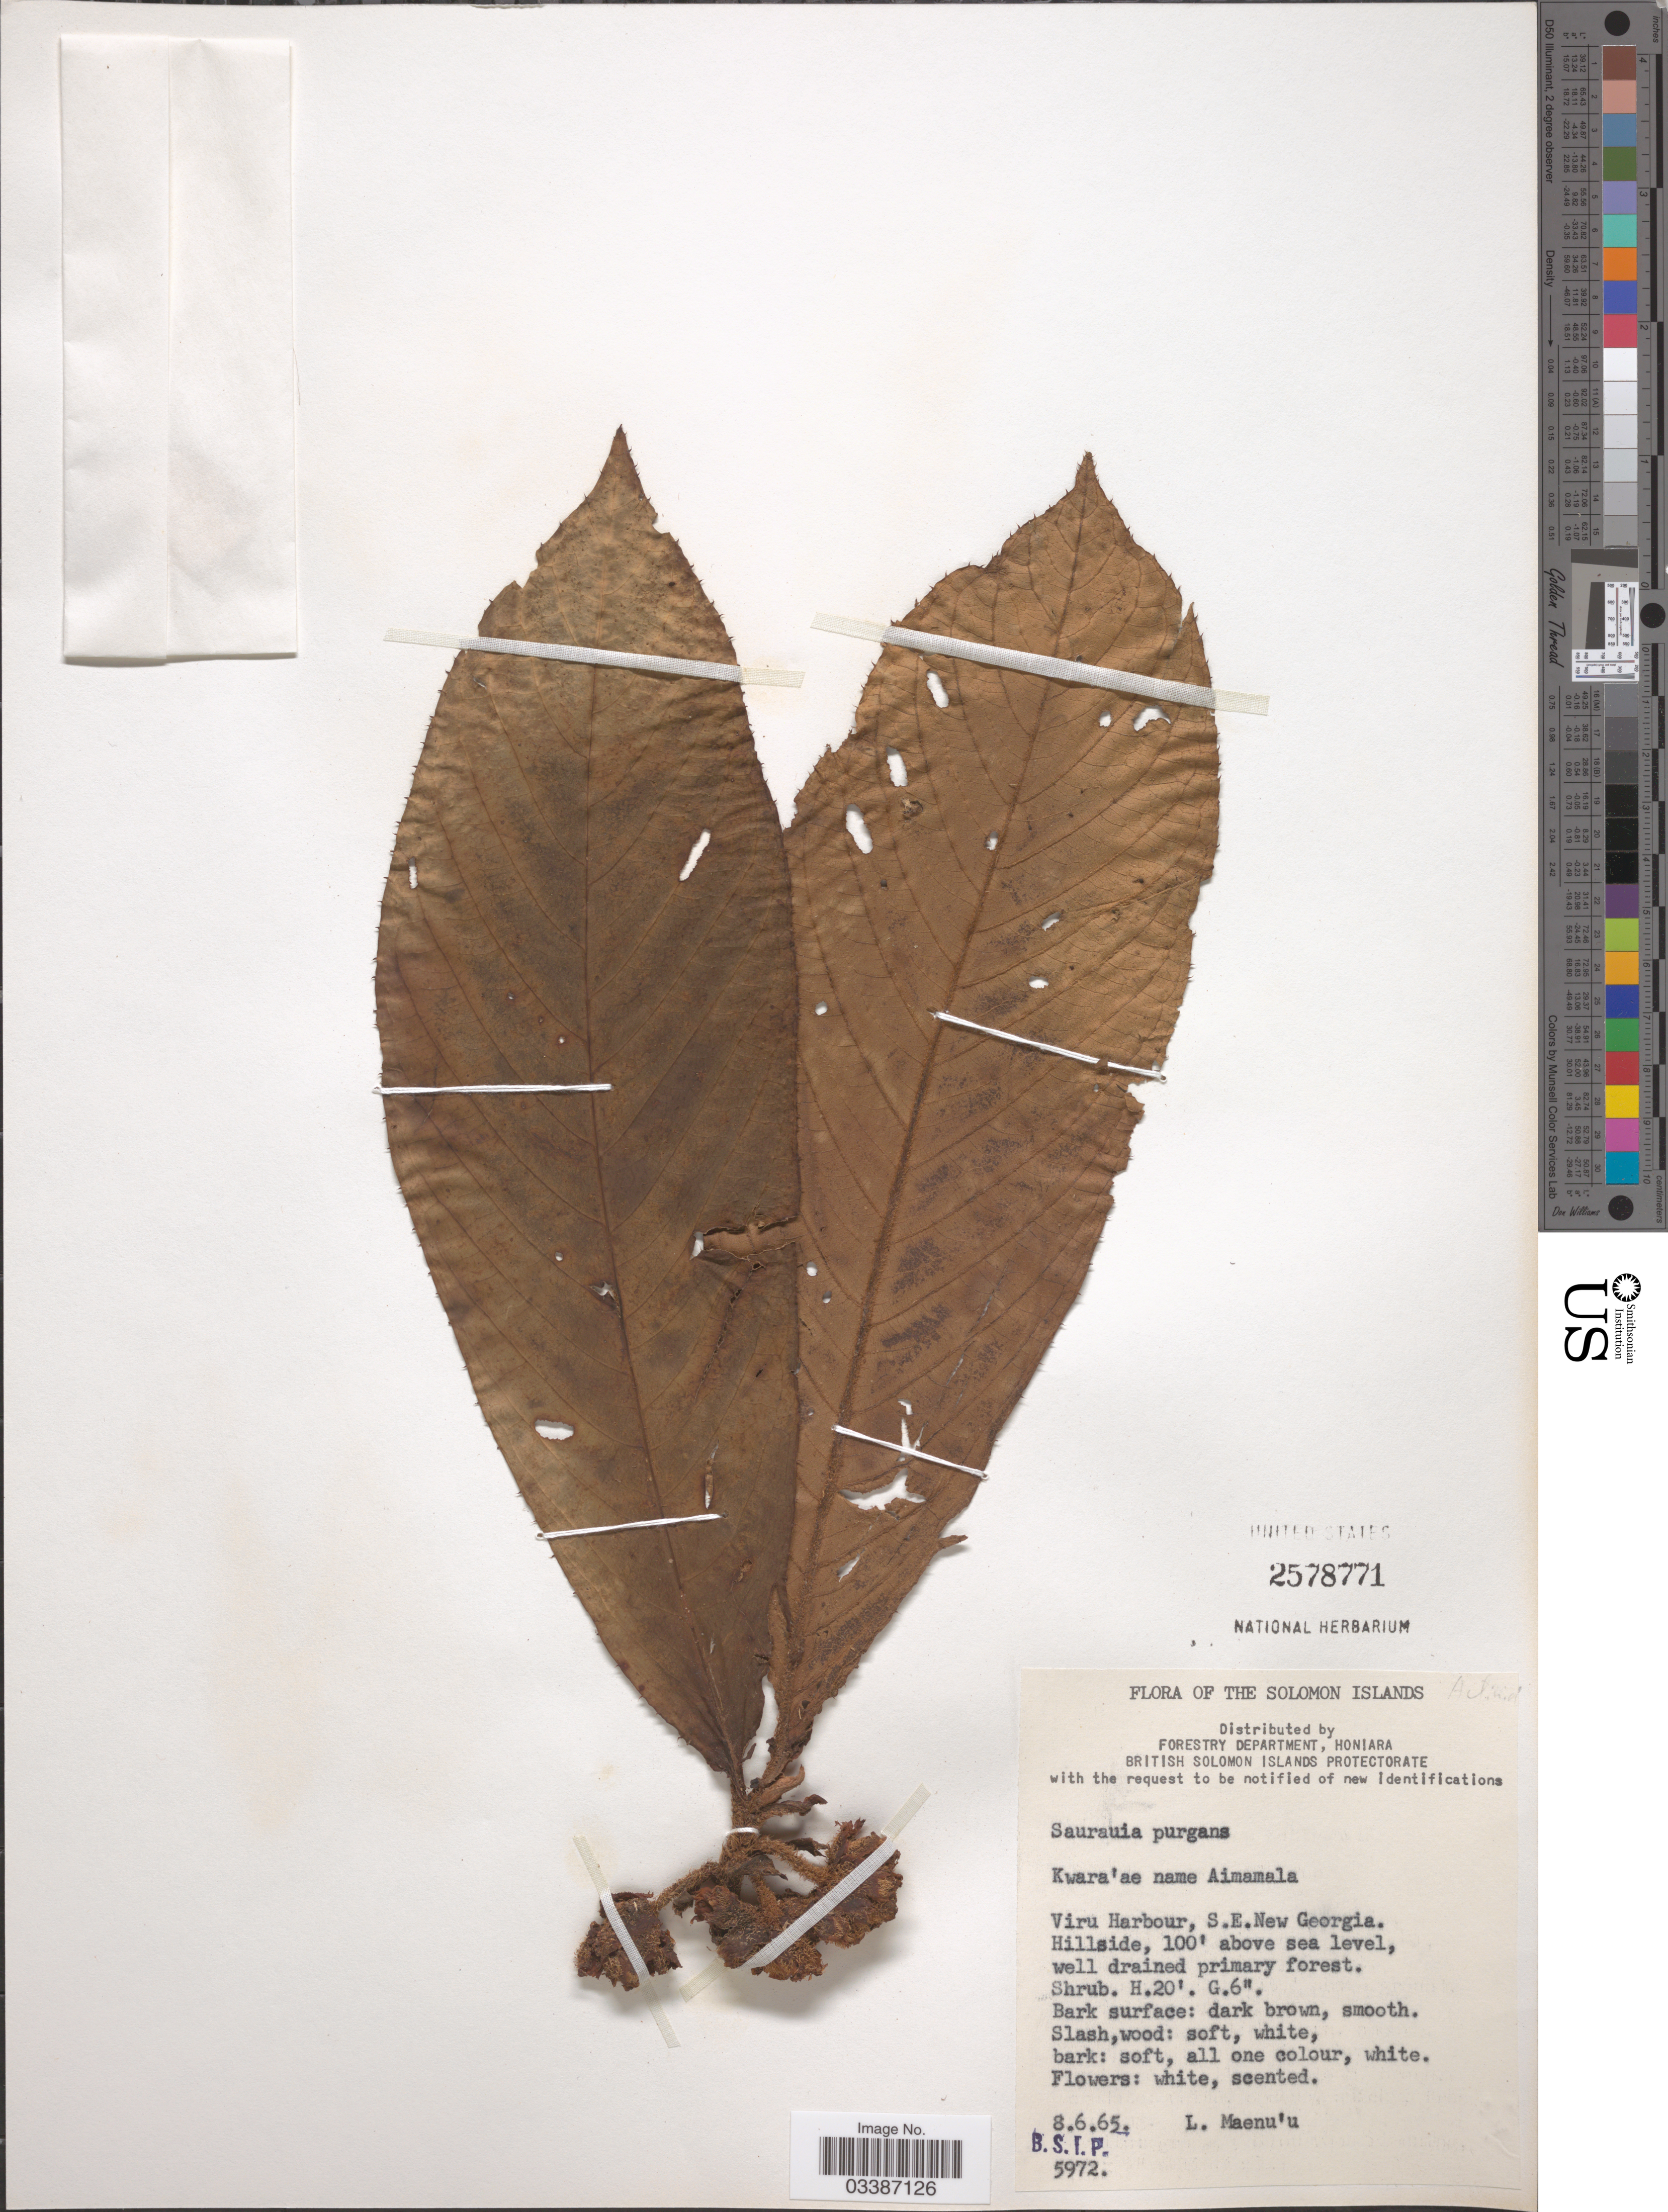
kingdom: Plantae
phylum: Tracheophyta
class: Magnoliopsida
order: Ericales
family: Actinidiaceae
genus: Saurauia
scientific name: Saurauia purgans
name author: B.L. Burtt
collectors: L. Maenu'u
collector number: BSIP 5972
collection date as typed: Transcribed d/m/y: 8/6/65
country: Solomon Islands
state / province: Solomon Islands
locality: Viru Harbour, S.E. New Georgia.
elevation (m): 30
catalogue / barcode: US 2578771